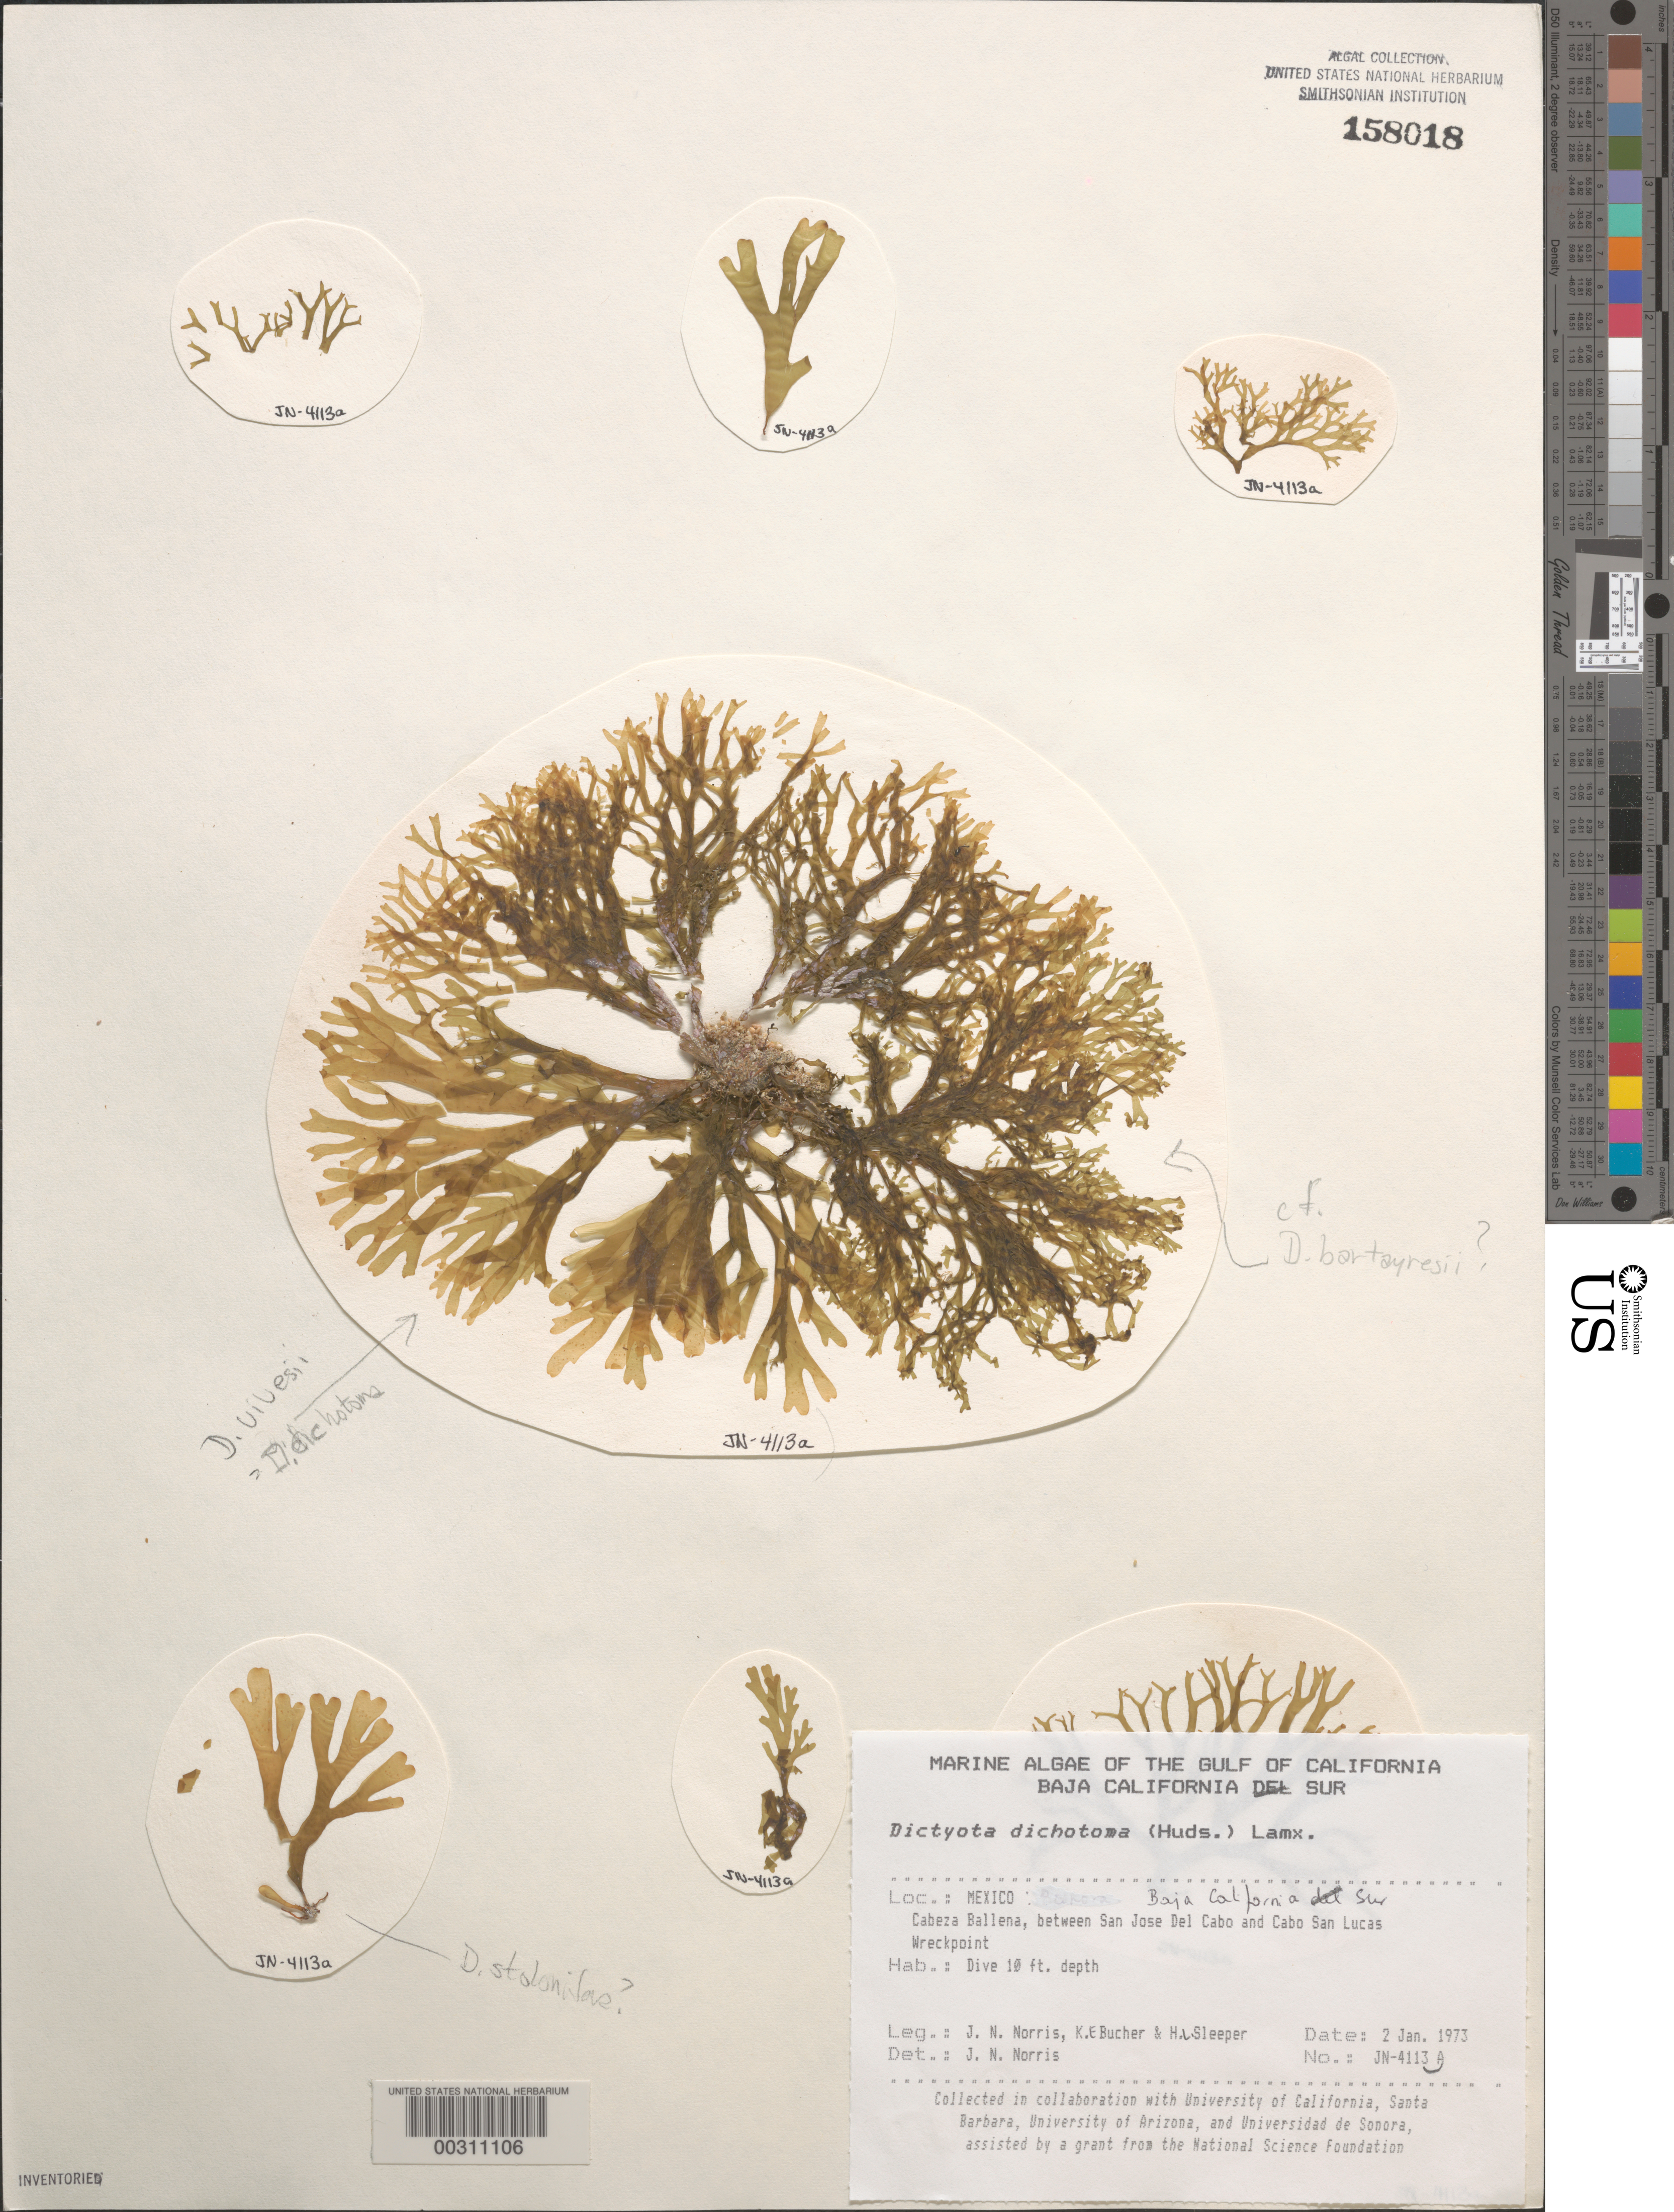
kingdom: Chromista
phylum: Ochrophyta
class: Phaeophyceae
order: Dictyotales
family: Dictyotaceae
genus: Dictyota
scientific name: Dictyota dichotoma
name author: (Huds.) J.V.Lamouroux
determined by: Norris, James N.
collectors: J. N. Norris, K. E. Bucher & H. Sleeper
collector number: JN-4113a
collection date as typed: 02 Jan 1973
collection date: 1973-01-02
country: Mexico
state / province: Baja California Sur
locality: Cabeza Ballena between San Jose del Cabo and Cabo San Lucas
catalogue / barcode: US 158018